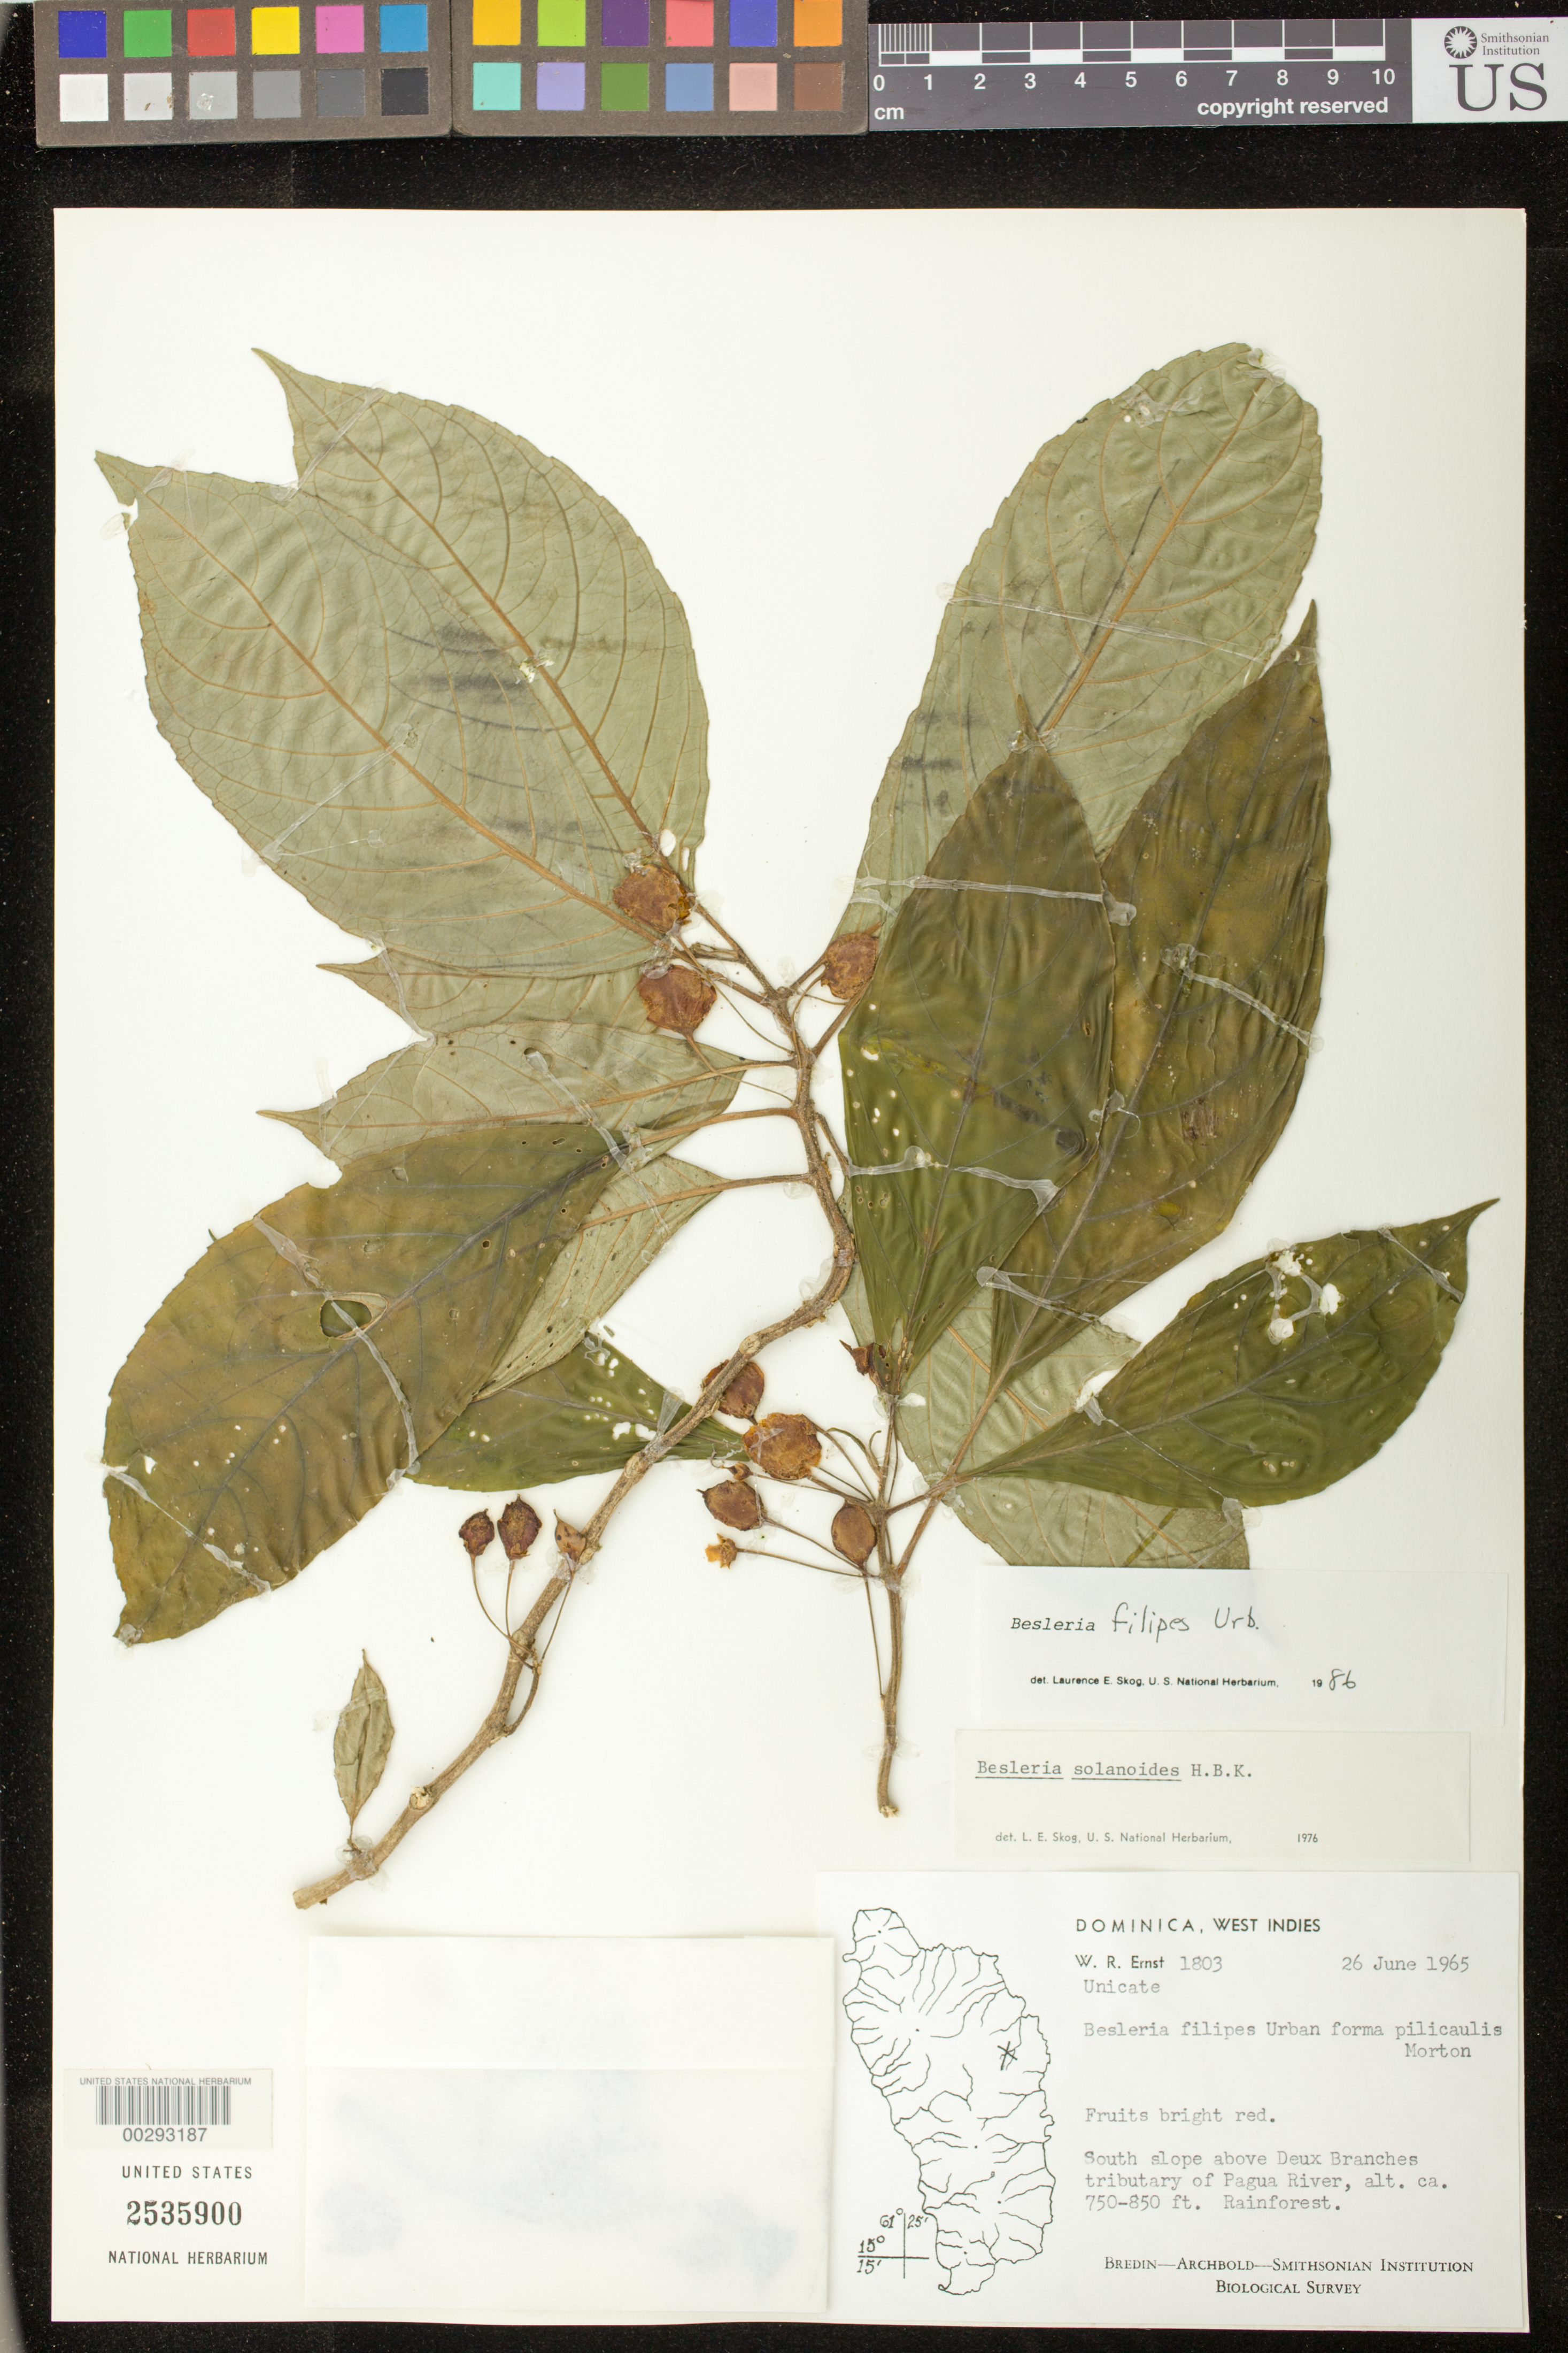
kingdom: Plantae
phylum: Tracheophyta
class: Magnoliopsida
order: Lamiales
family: Gesneriaceae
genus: Besleria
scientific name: Besleria filipes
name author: Urb.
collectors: W. R. Ernst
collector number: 1803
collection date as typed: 26 Jun 1965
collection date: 1965-06-26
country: Dominica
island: Dominica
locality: S slope above Deux branches of Pagua River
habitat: Rainforest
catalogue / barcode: US 2535900